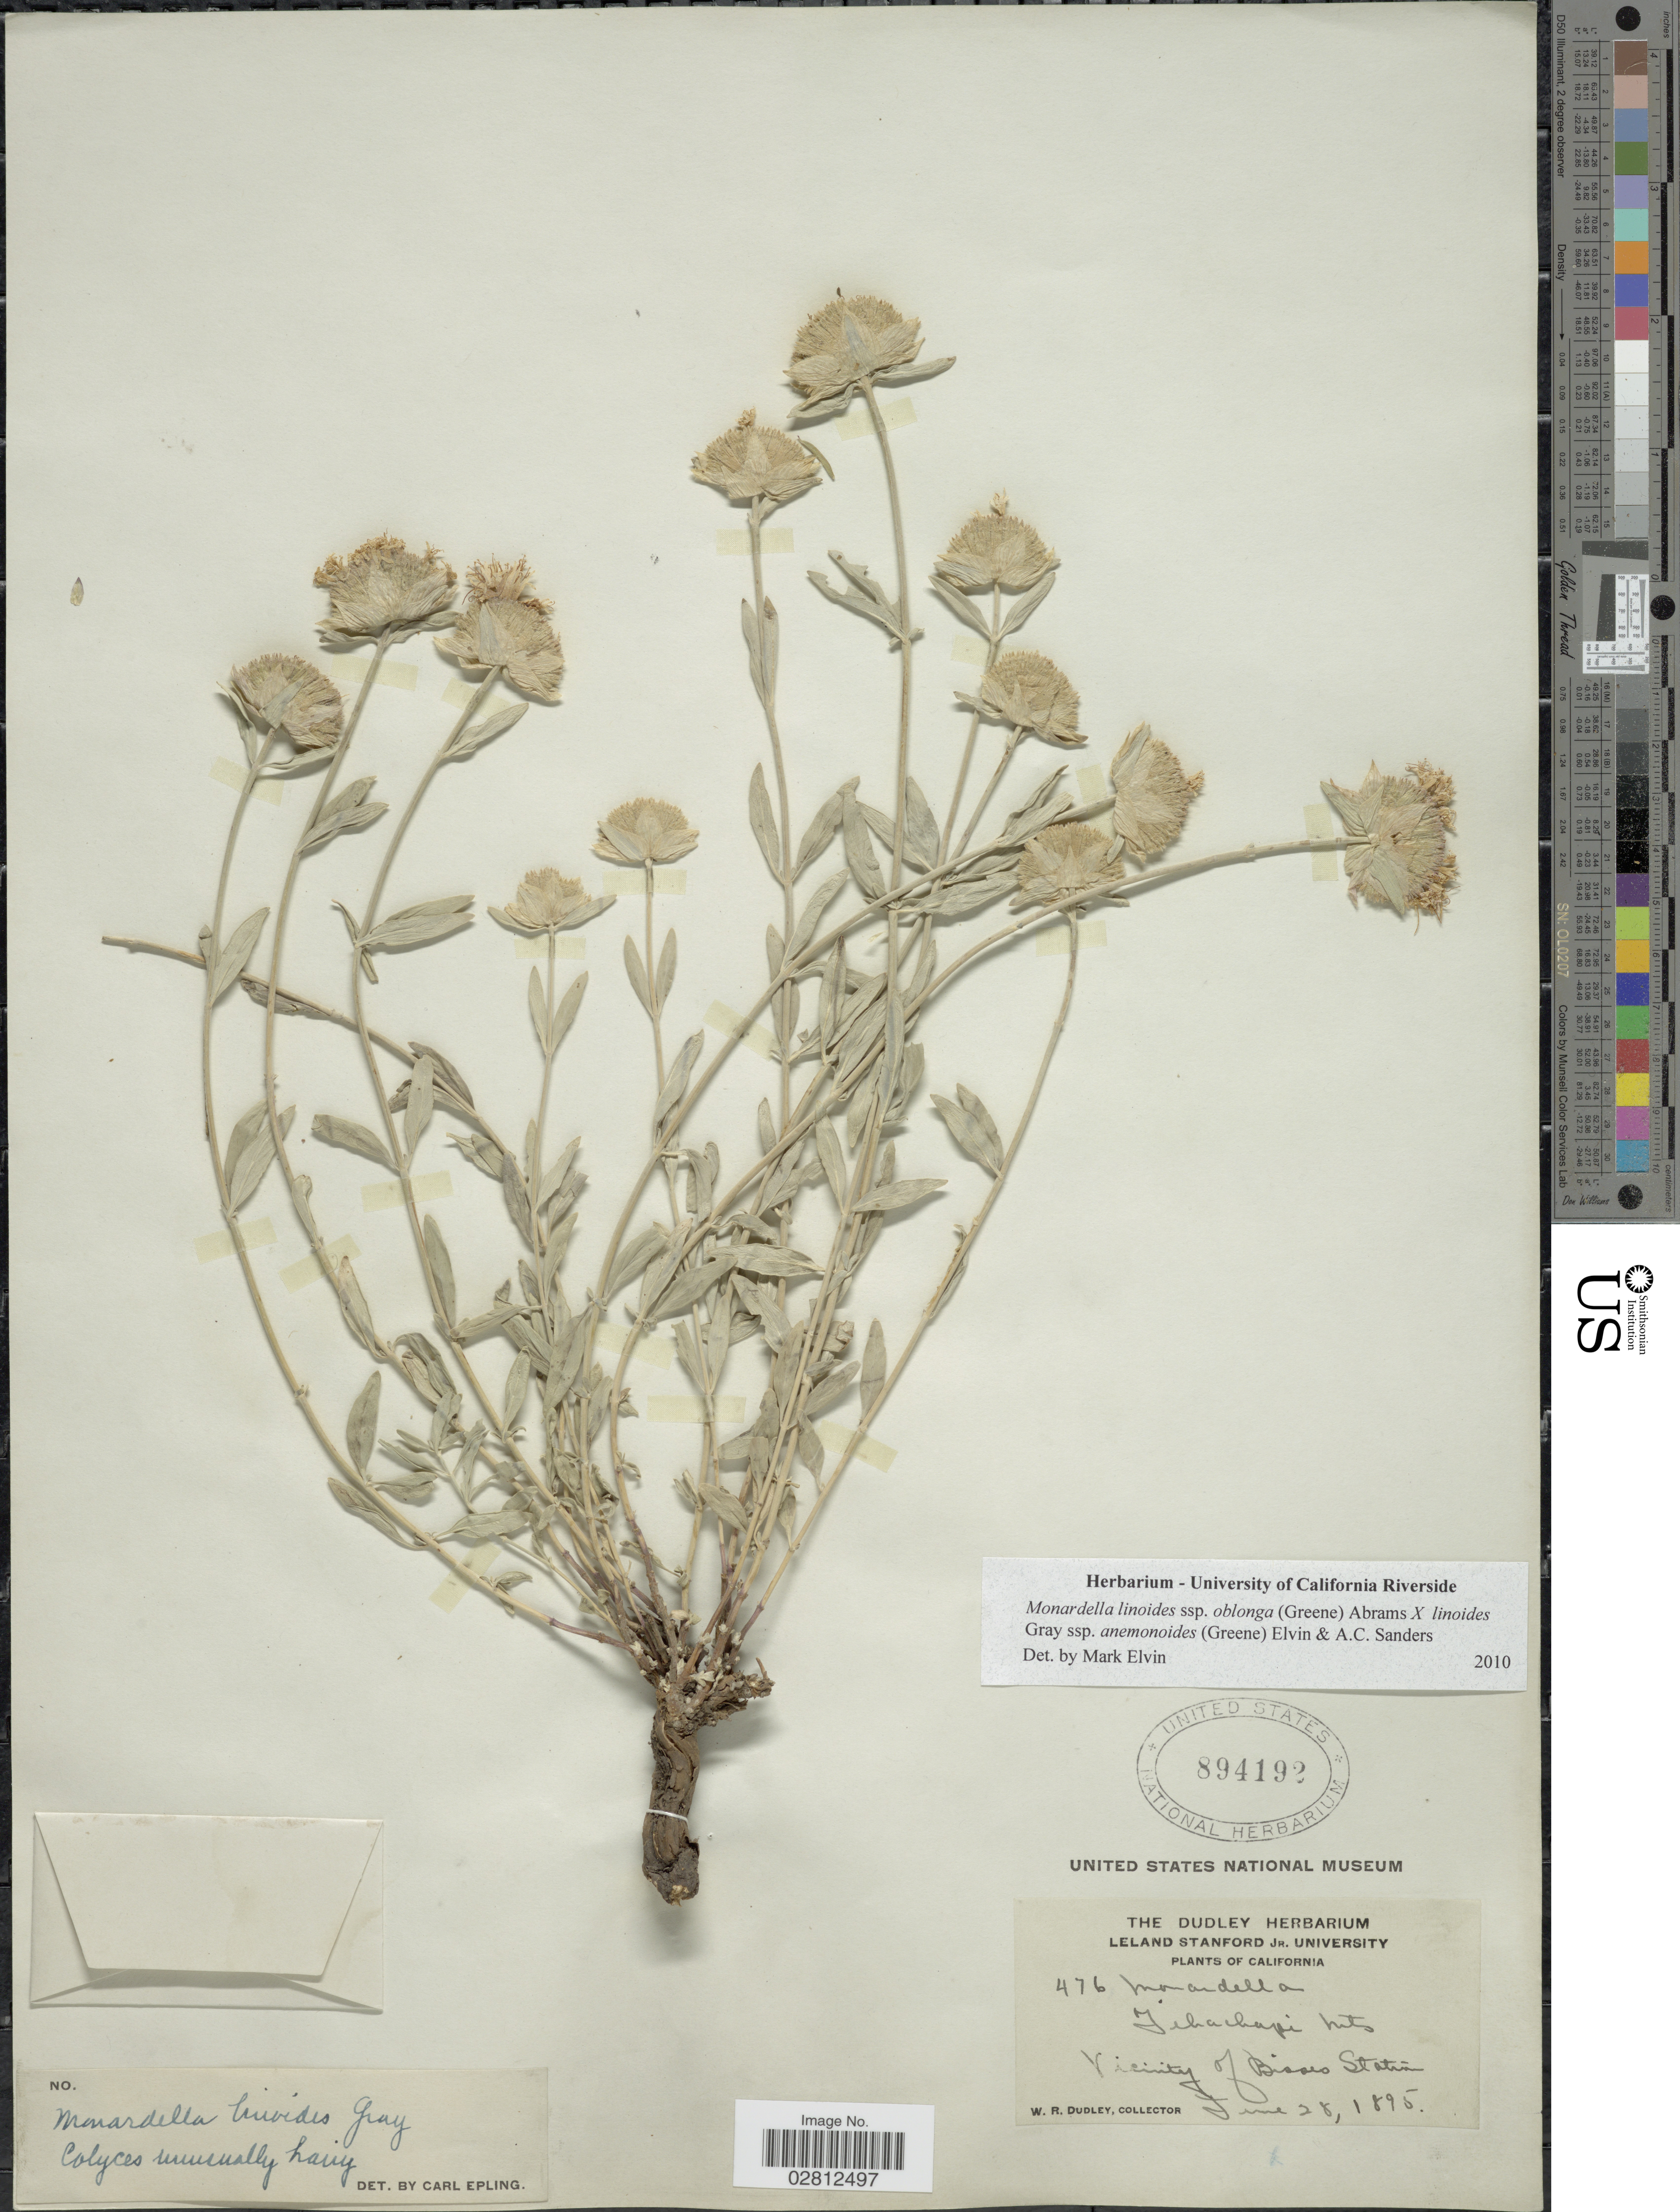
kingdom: Plantae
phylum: Tracheophyta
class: Magnoliopsida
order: Lamiales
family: Lamiaceae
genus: Monardella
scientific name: Monardella linoides subsp. oblonga x M. linoides subsp. anemonoides (S.W. Greene) Elvin & A.C. Sanders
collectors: W. Dudley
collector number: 476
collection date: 1895-06-28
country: United States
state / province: California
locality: Tehachapi Mts, Vicinity of Bisses Station.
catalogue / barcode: US 894192